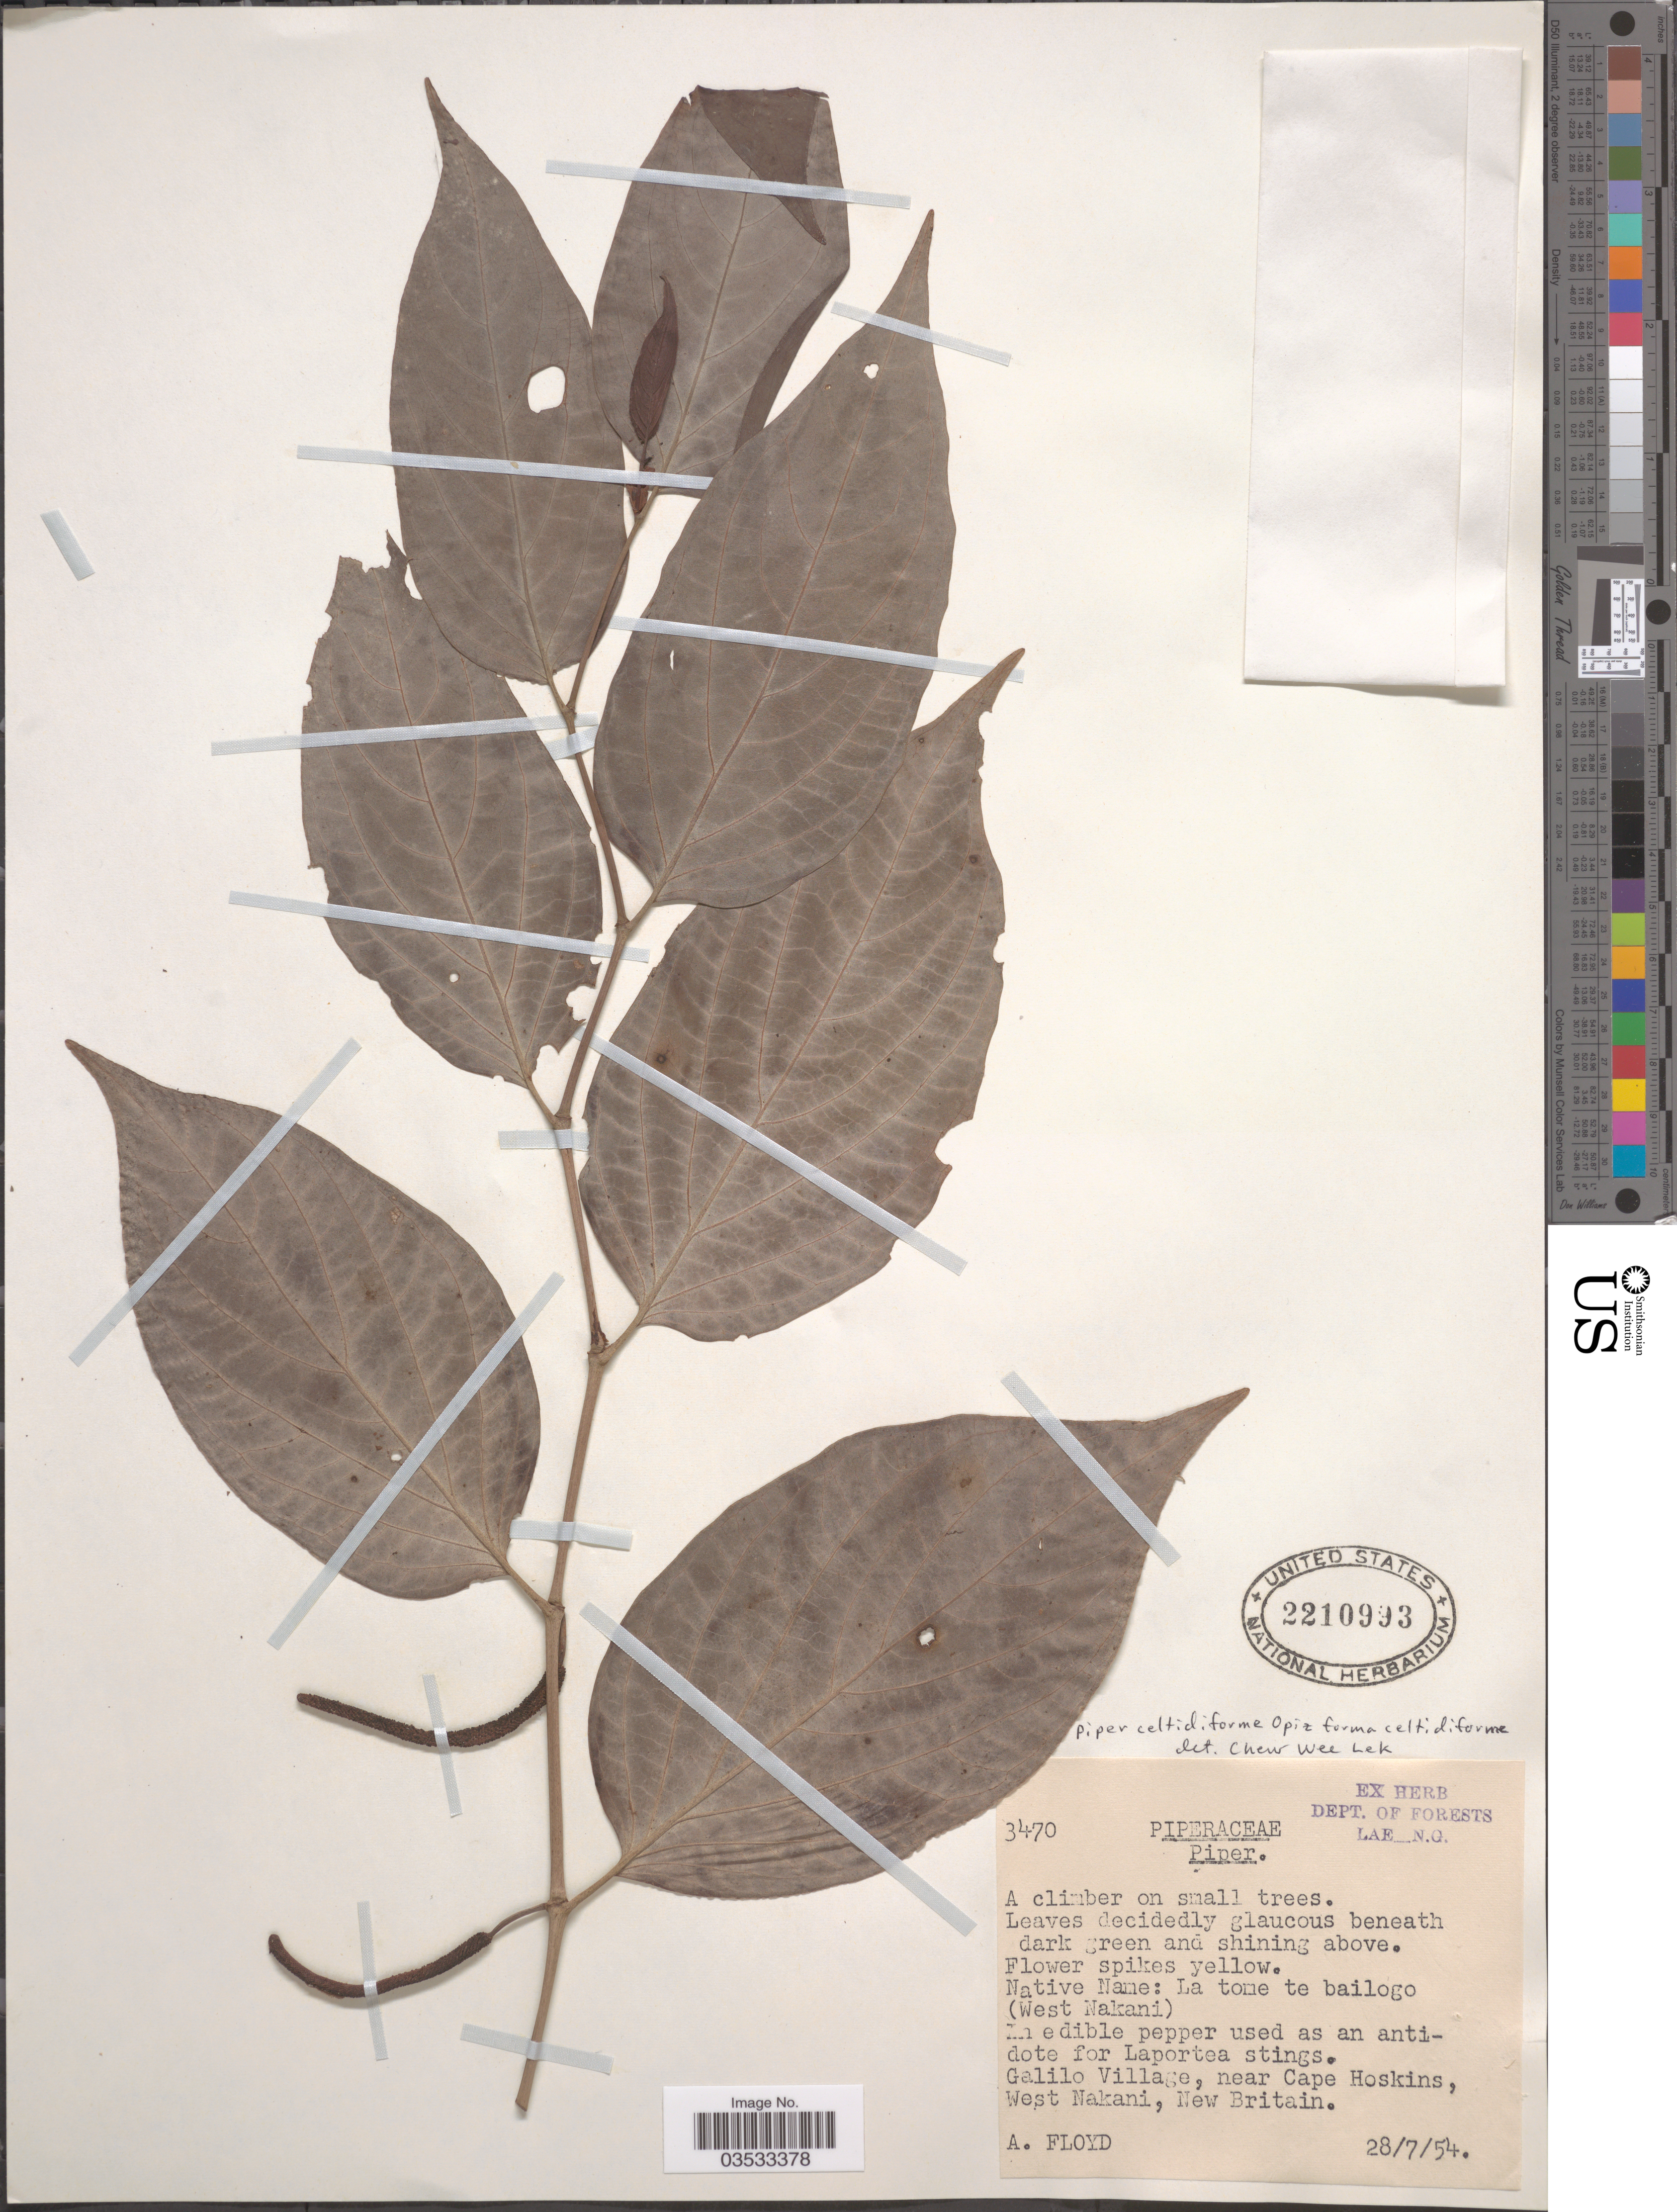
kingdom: Plantae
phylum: Tracheophyta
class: Magnoliopsida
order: Piperales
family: Piperaceae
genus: Piper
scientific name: Piper celtidiforme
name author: Opiz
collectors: A. Floyd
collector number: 3470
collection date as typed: Transcribed d/m/y: 28/7/54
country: Papua New Guinea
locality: Galilo Village, near Cape Hoskins, West Nakani, New Britain.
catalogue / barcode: US 2210993